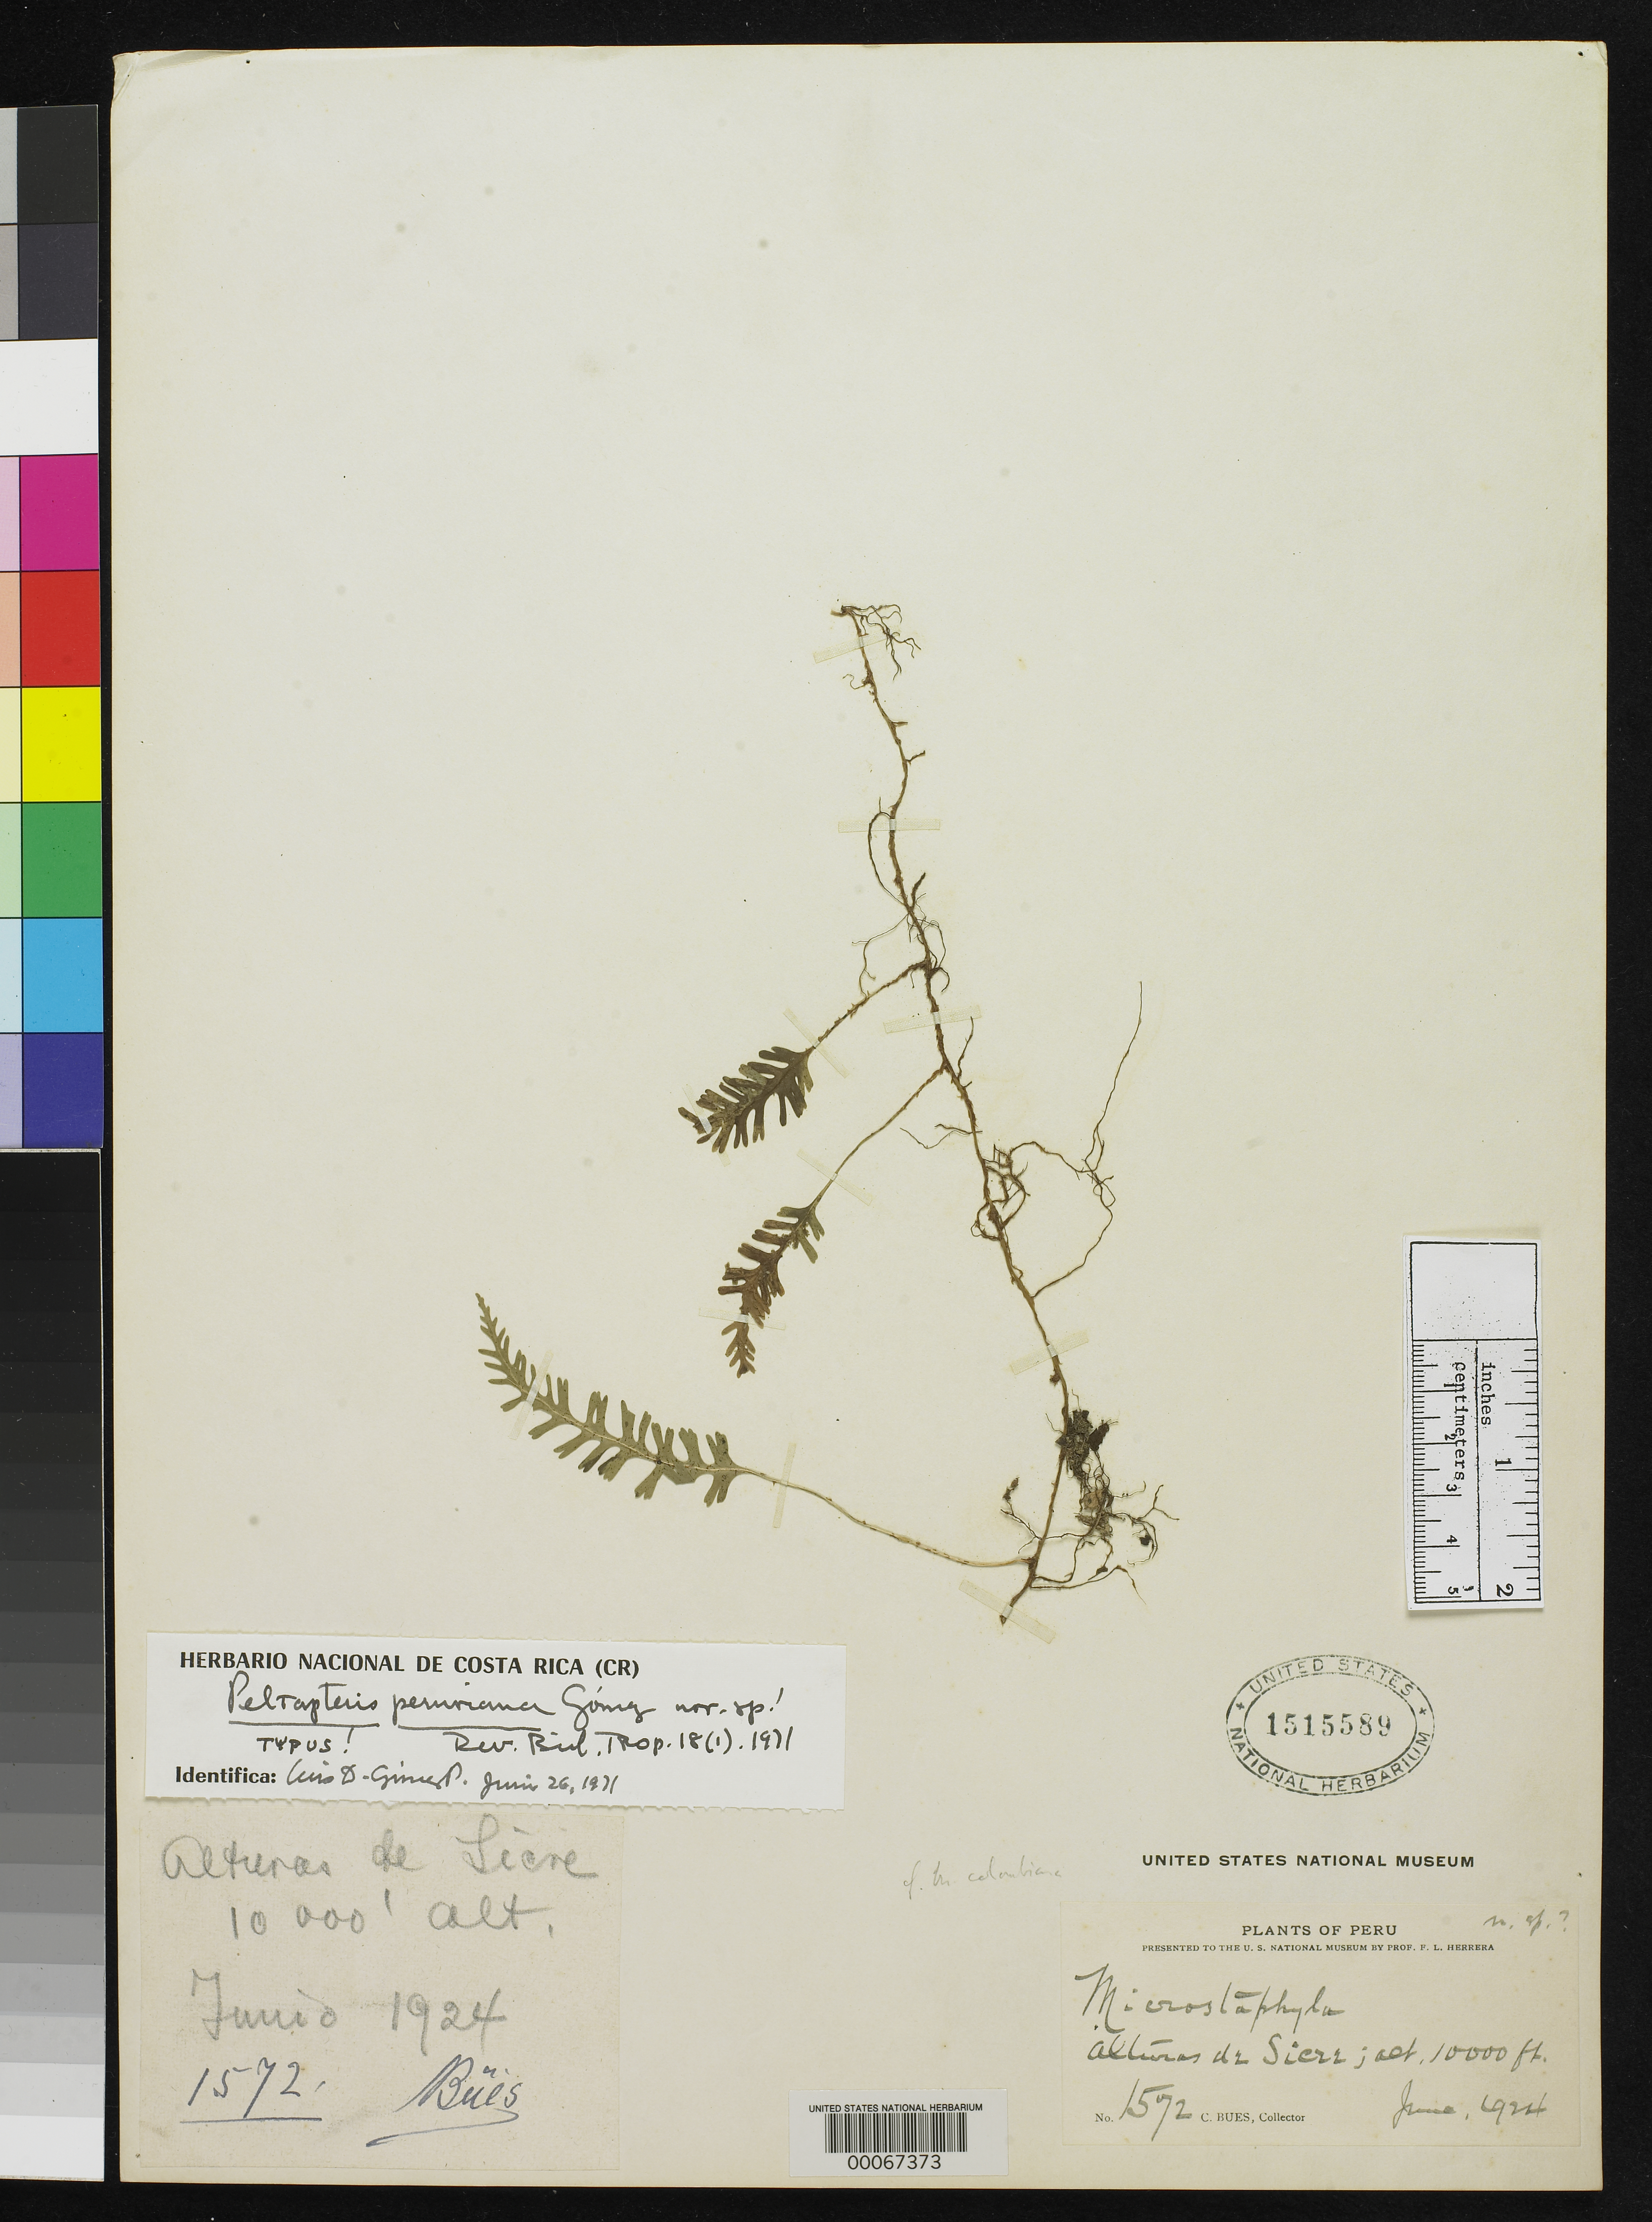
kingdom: Plantae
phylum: Tracheophyta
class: Polypodiopsida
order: Polypodiales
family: Dryopteridaceae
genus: Peltapteris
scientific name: Peltapteris peruviana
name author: L.D. Gómez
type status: Holotype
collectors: C. Bues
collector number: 1572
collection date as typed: Jun 1924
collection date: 1924-06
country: Peru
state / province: Cusco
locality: Altura de Sicre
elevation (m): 3048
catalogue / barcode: US 1515589